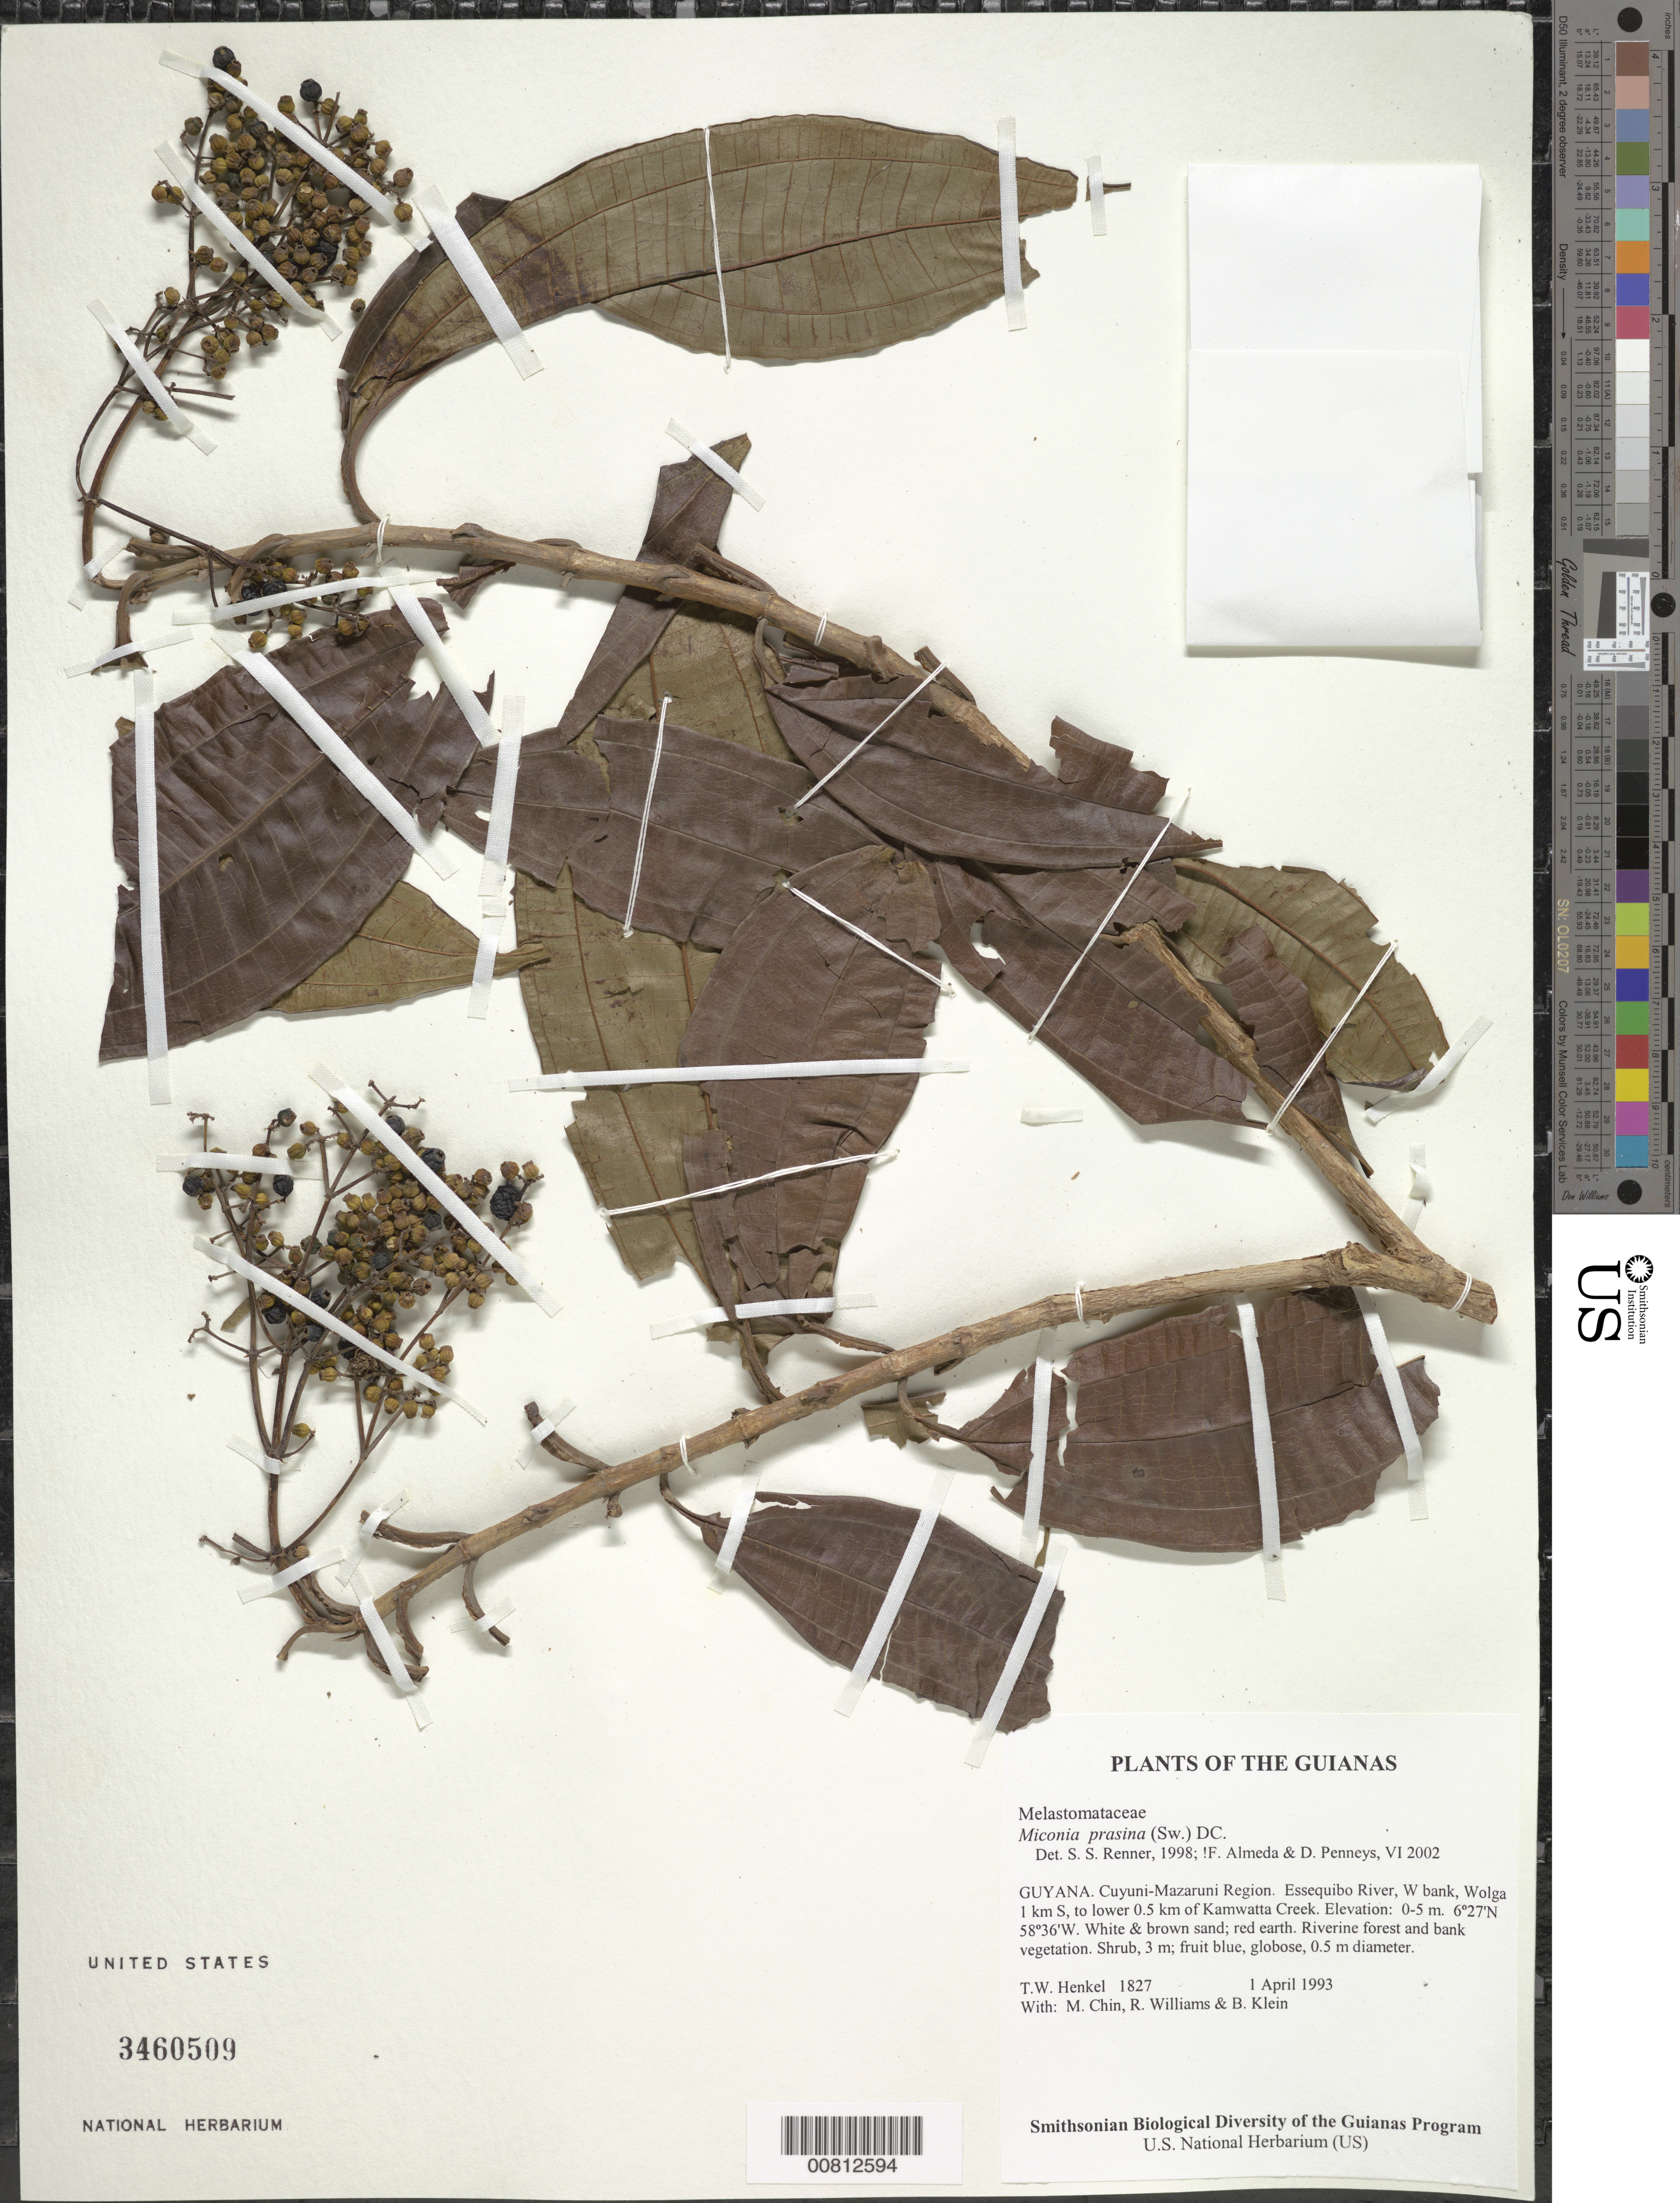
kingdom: Plantae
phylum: Tracheophyta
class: Magnoliopsida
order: Myrtales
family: Melastomataceae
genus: Miconia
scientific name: Miconia prasina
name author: (Sw.) DC.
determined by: Almeda, F.; Penneys, D. S.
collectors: T. Henkel, M. Chin, R. Williams & B. Klein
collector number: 1827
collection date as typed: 1 April 1993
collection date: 1993-04-01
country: Guyana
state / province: Cuyuni-Mazaruni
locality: Essequibo River, W bank, Wolga 1 km S, to lower 0.5 km of Kamwatta Creek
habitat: White & brown sand; red earth. Riverine forest and bank vegetation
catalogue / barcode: US 3460509